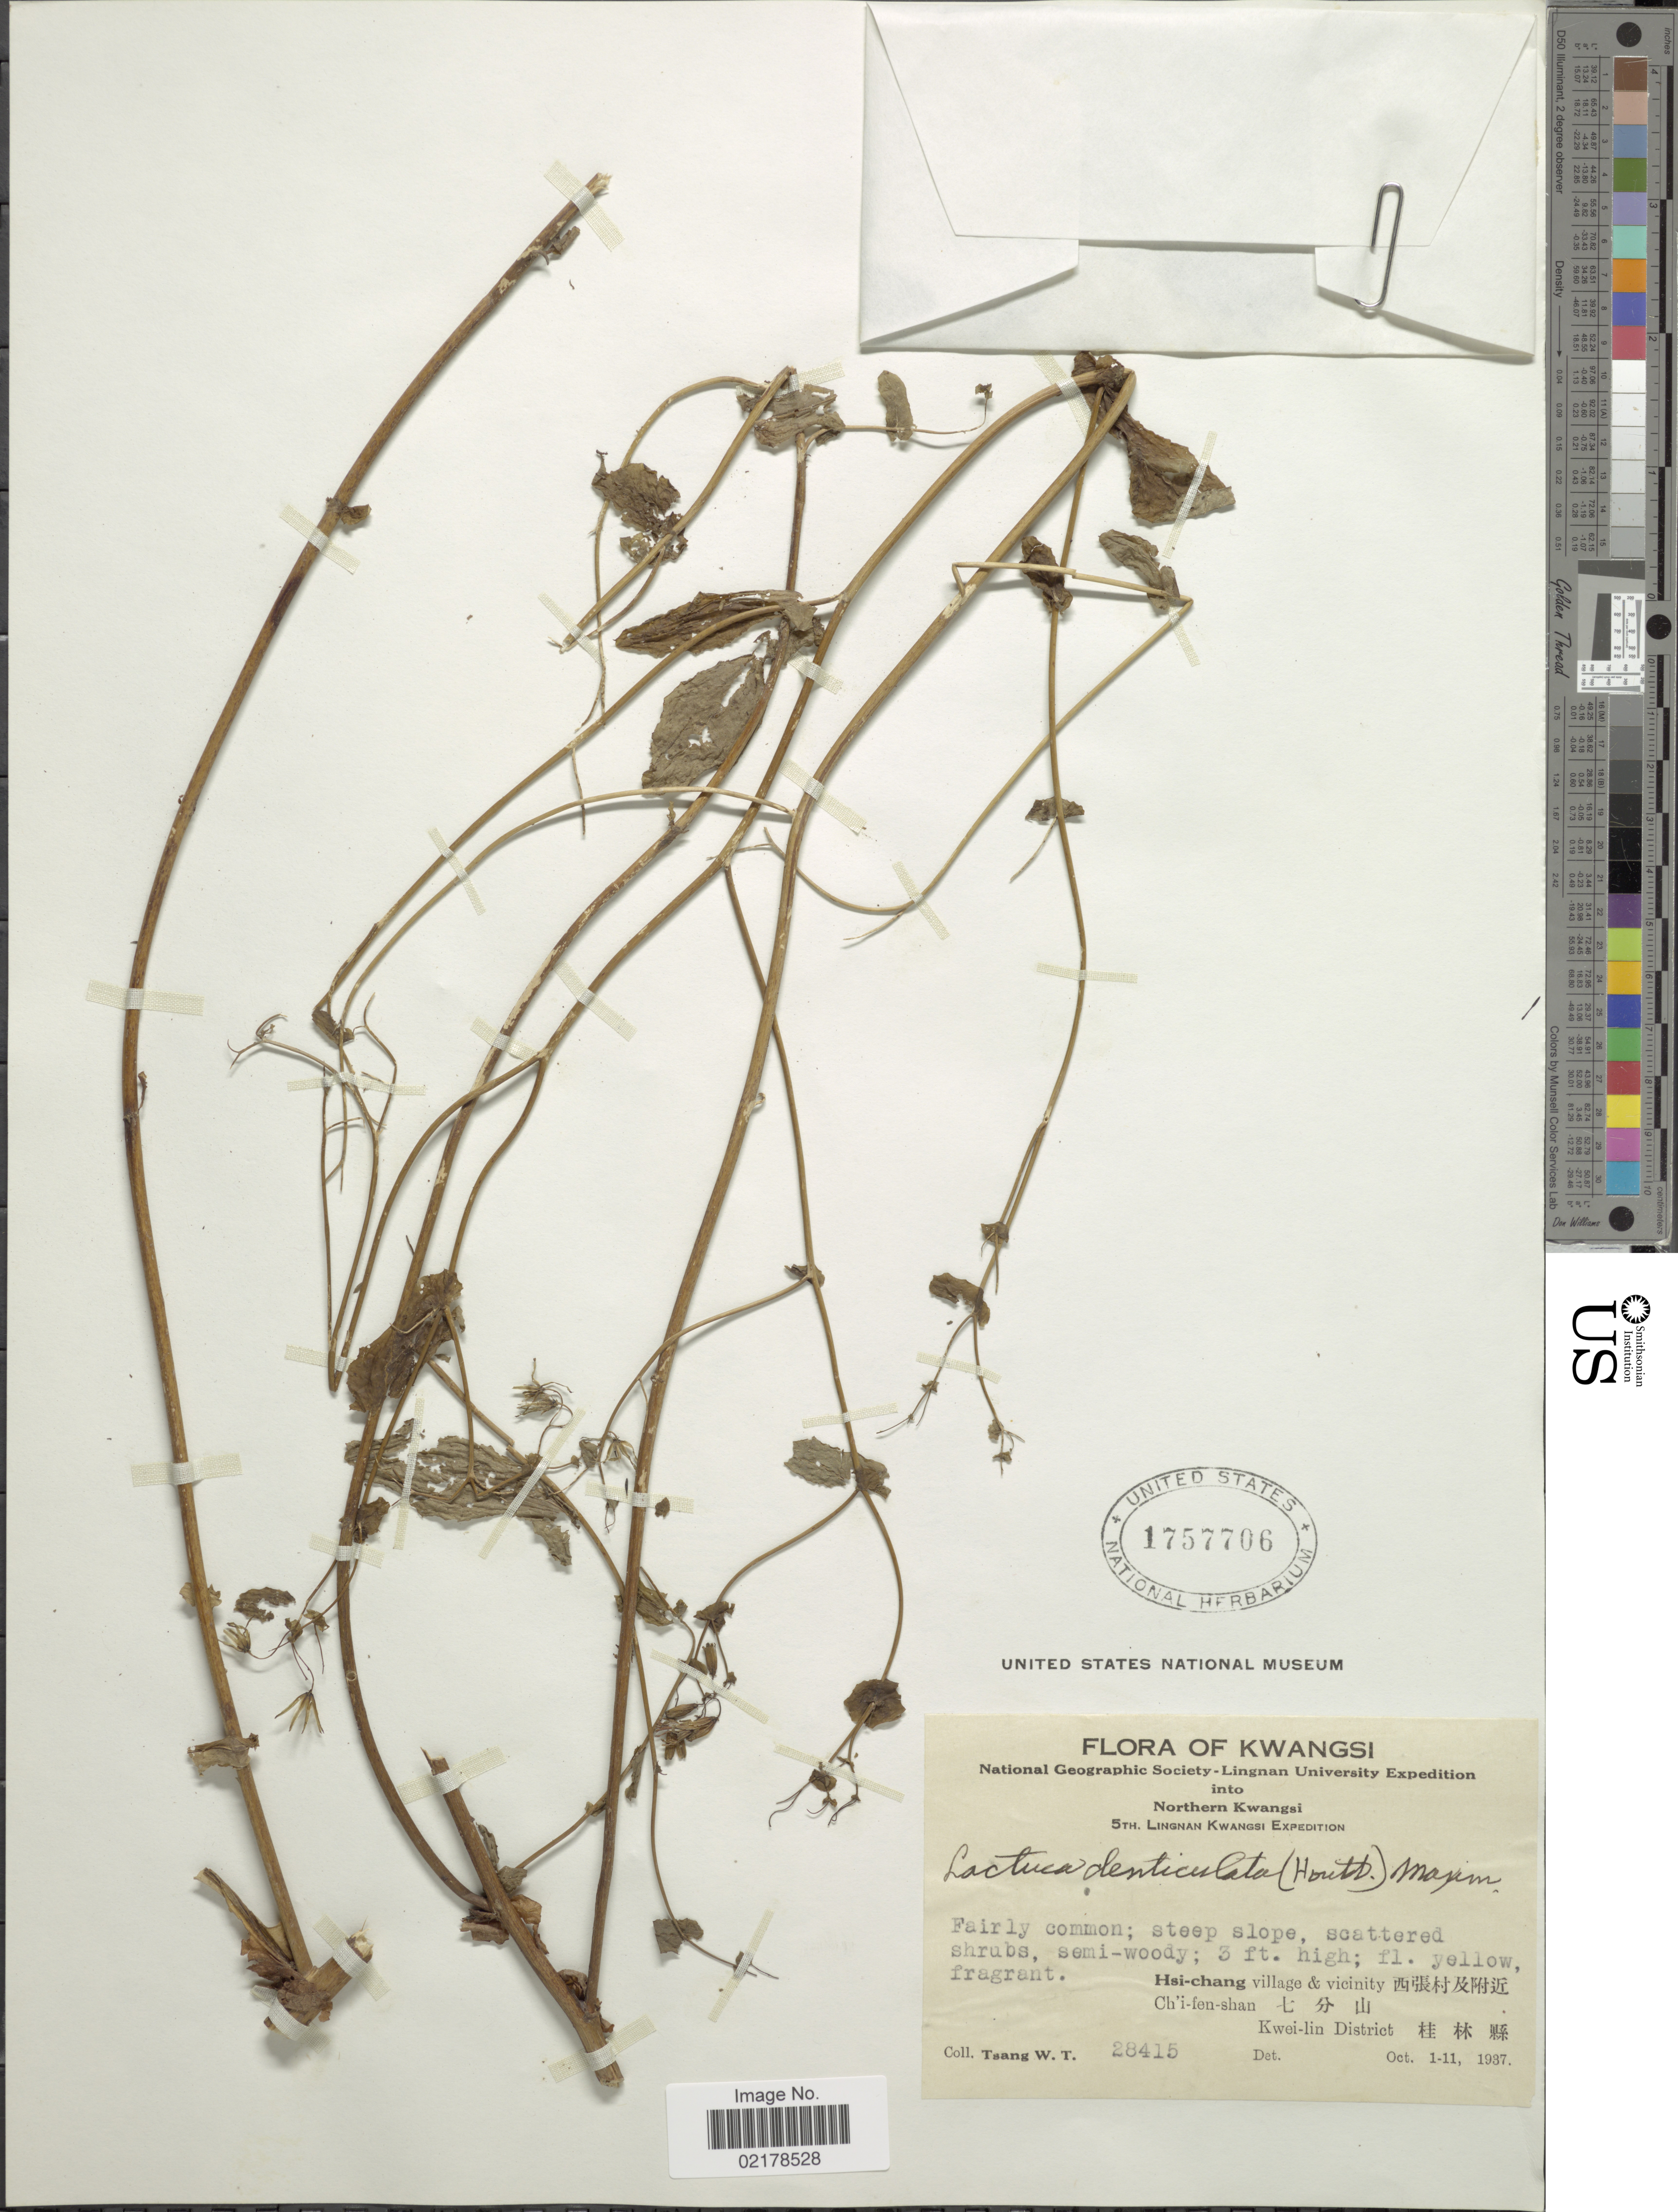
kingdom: Plantae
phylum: Tracheophyta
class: Magnoliopsida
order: Asterales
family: Asteraceae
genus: Crepidiastrum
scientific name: Crepidiastrum denticulatum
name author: (Houtt.) Pak & Kawano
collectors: W. T. Tsang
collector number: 28415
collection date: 1937-10-01/1937-10-11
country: China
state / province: Guangxi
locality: Kwasi,Hsi-chang village & vicinity, Ch'i-fen-shan, Kwei-lin District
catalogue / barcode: US 1757706